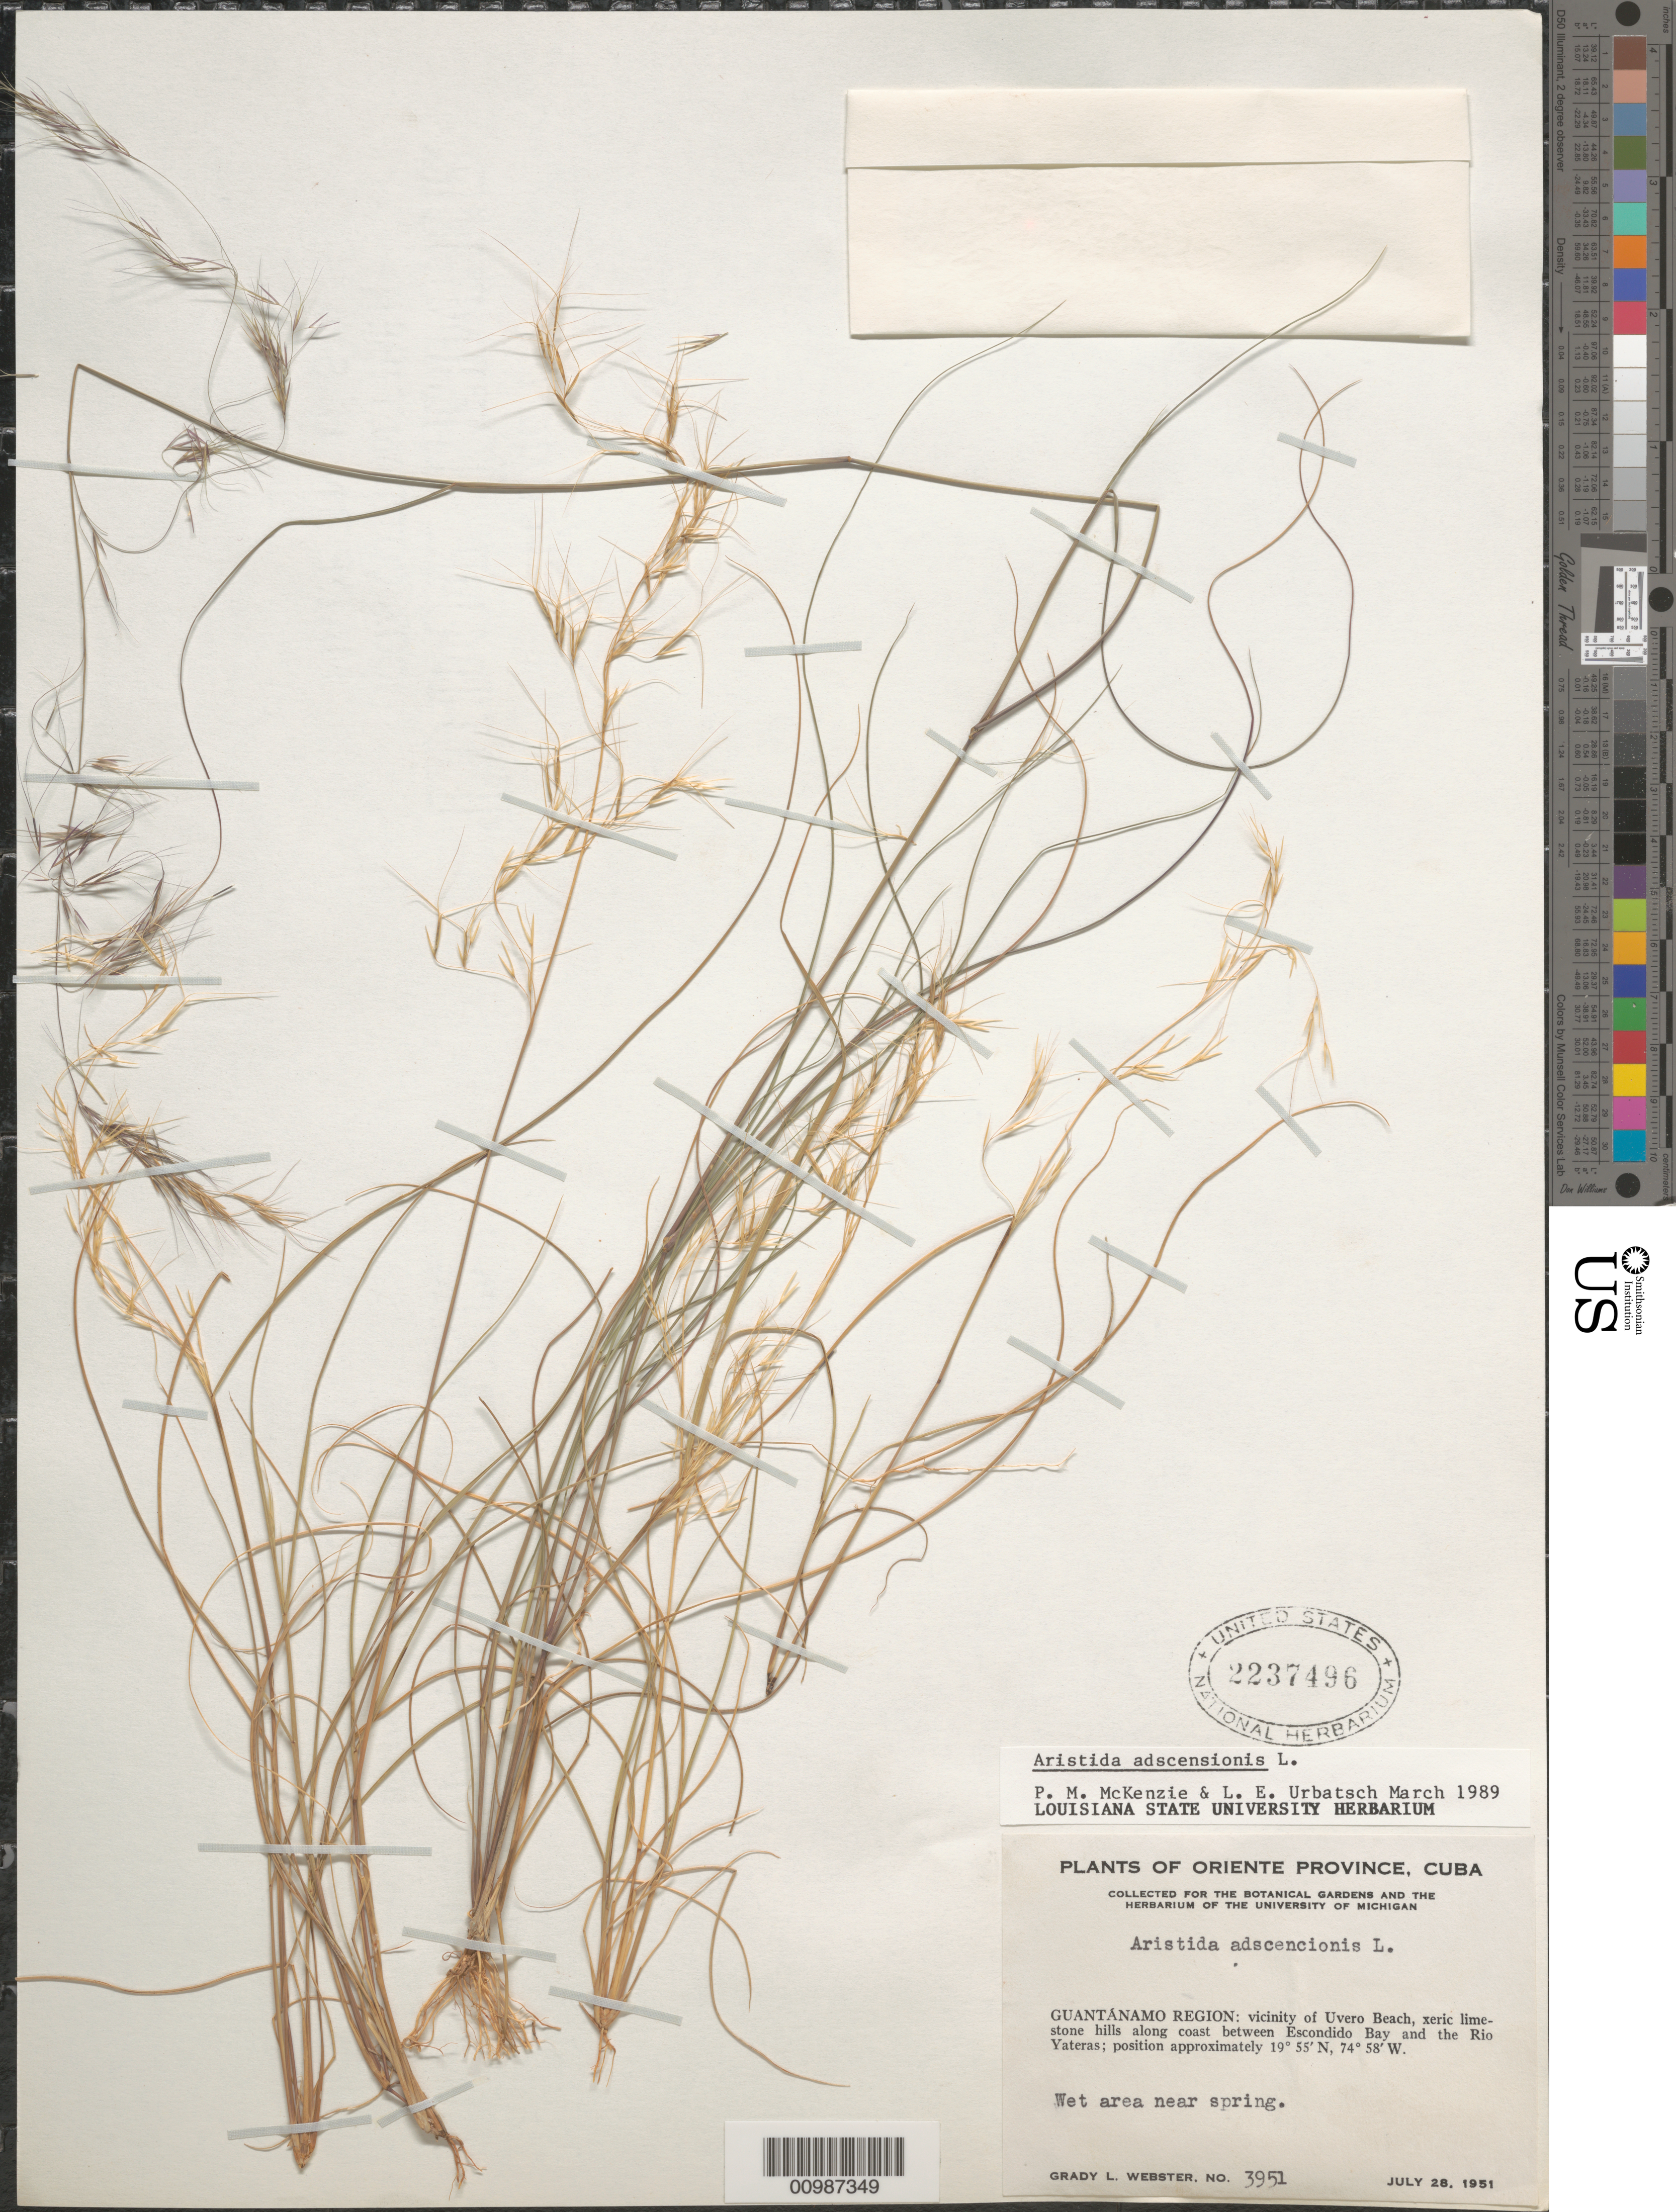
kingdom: Plantae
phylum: Tracheophyta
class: Liliopsida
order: Poales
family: Poaceae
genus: Aristida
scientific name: Aristida adscensionis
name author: L.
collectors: G. L. Webster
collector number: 3951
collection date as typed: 28 Jul 1951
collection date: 1951-07-28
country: Cuba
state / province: Guantánamo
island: Cuba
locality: Vicinity of Uvero Beach, along coast between Escondido Bay and the Rio Yateras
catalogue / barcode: US 2237496